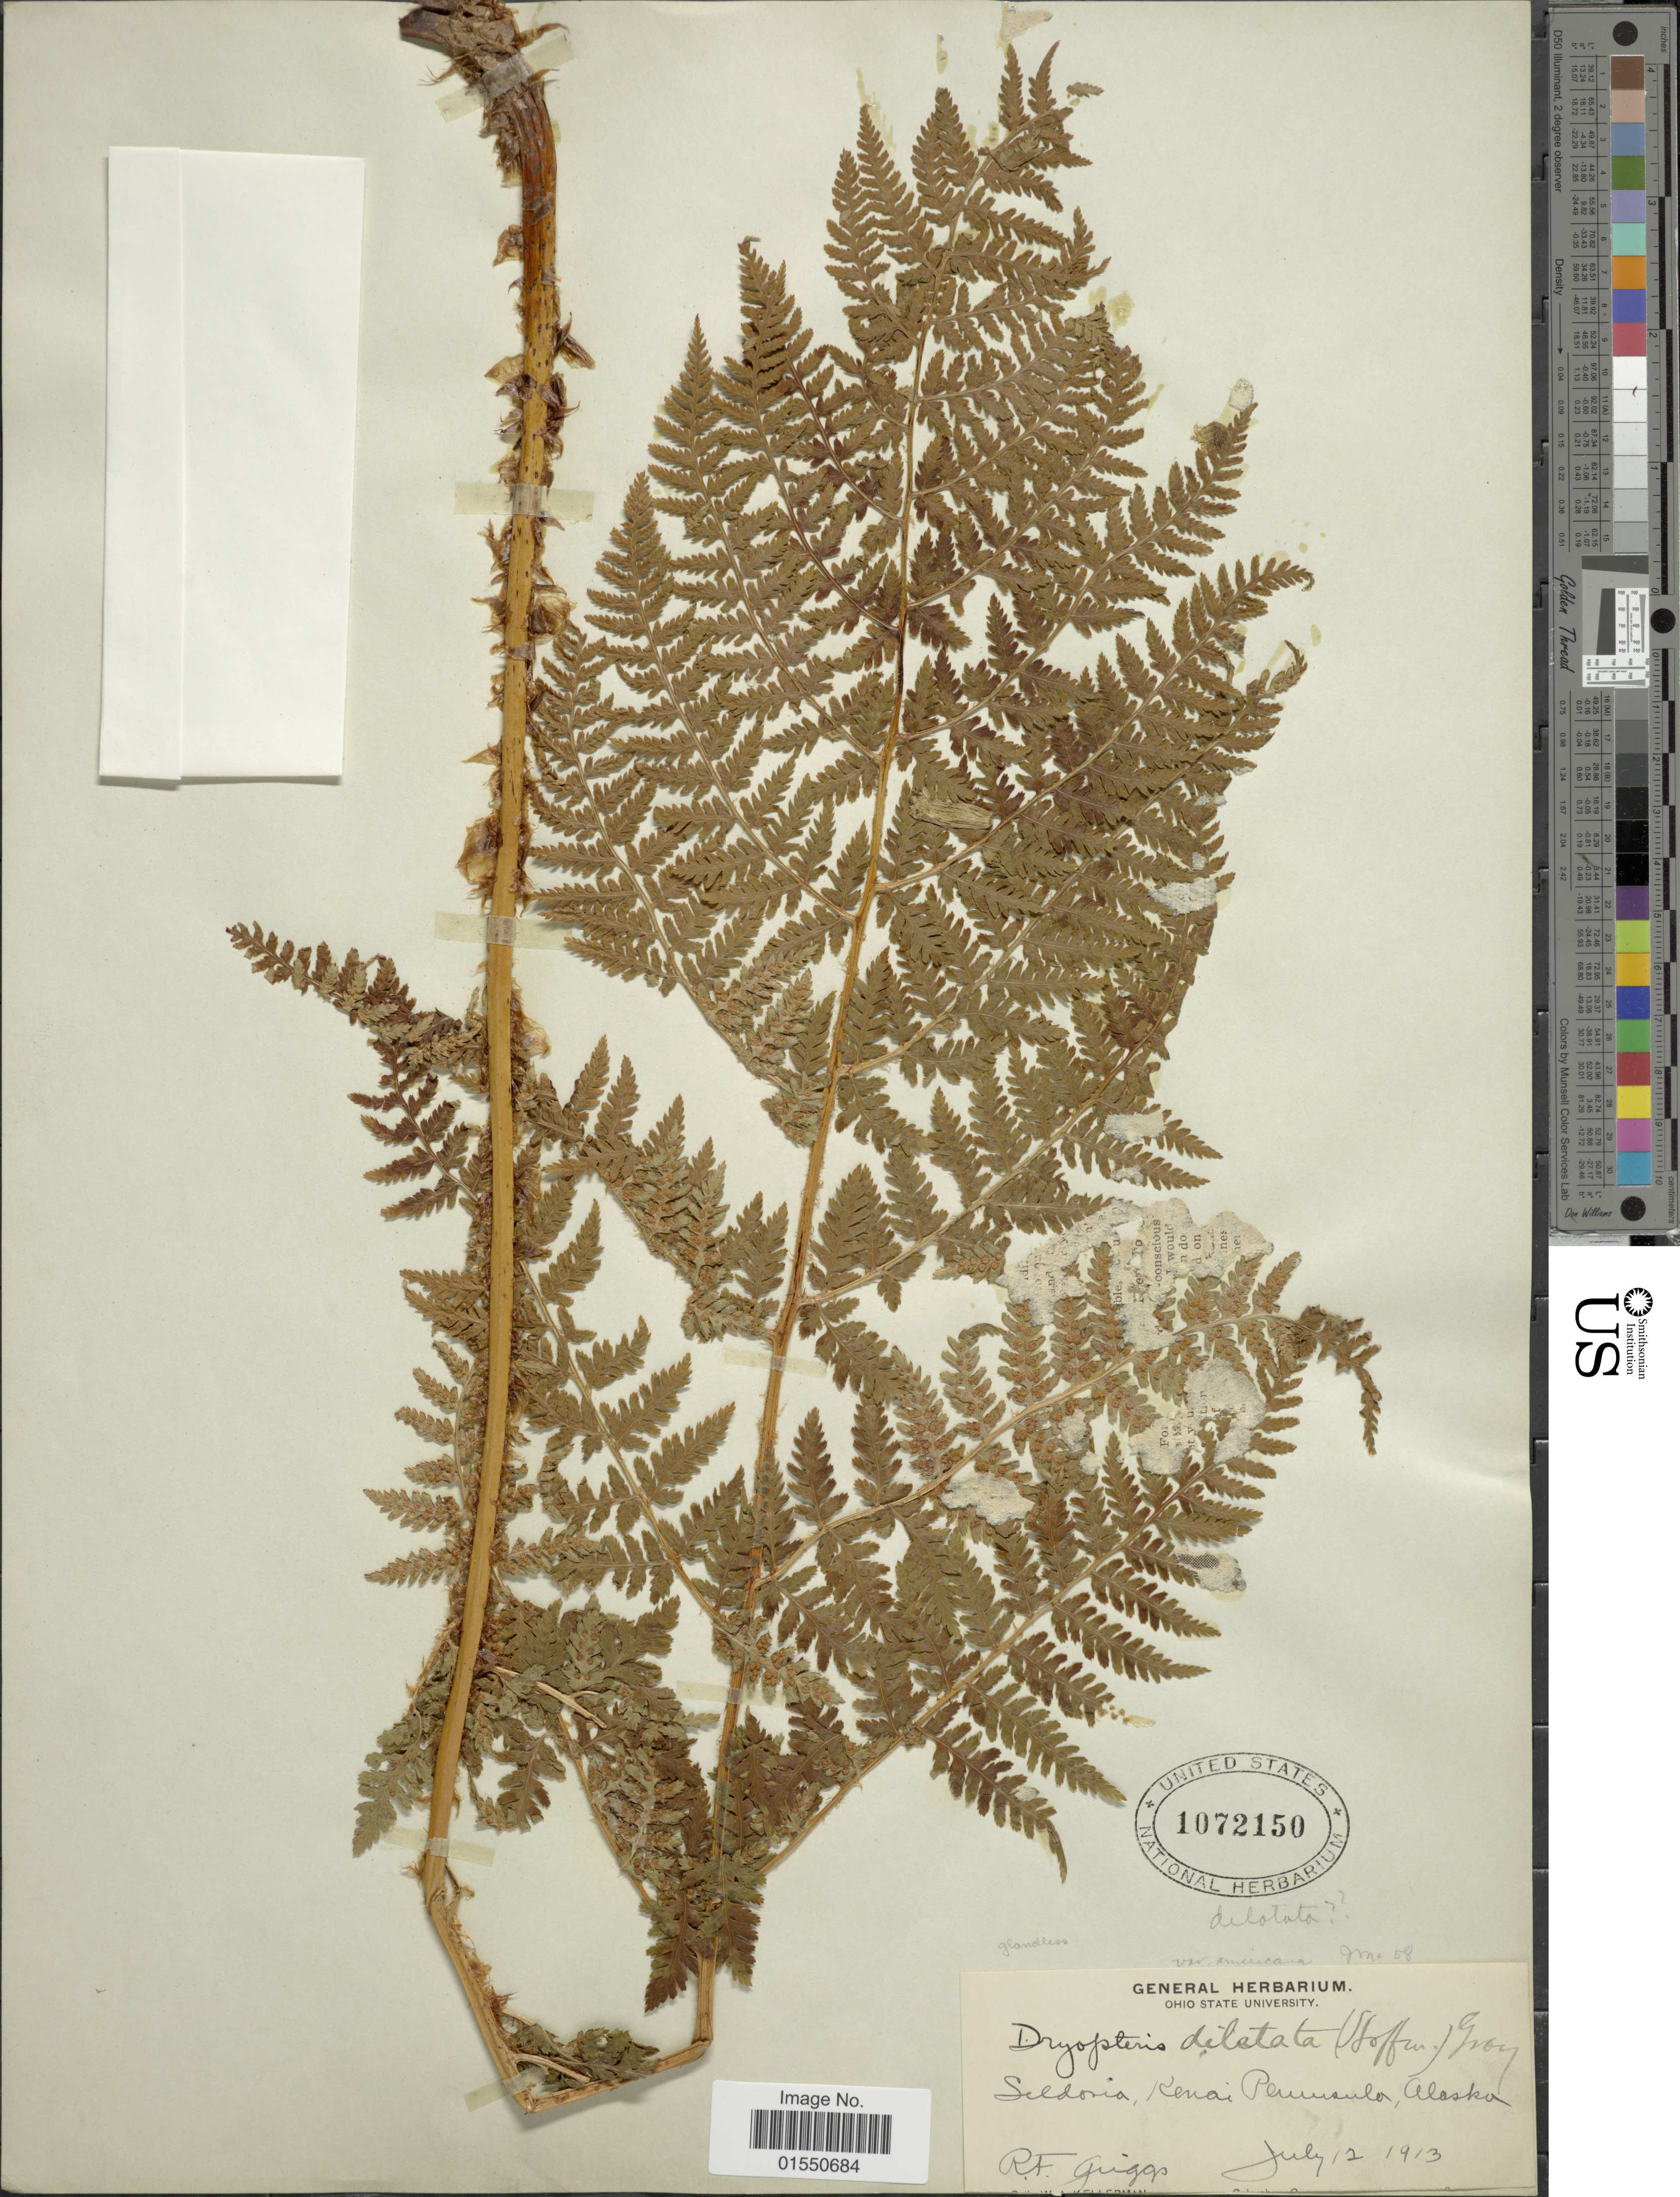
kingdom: Plantae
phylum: Tracheophyta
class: Polypodiopsida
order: Polypodiales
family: Dryopteridaceae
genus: Dryopteris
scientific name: Dryopteris expansa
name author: (C. Presl) Fraser-Jenk. & Jermy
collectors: W. Kellerman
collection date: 1913-07-12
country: United States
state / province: Alaska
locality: Seldonia, Kenai Peninsula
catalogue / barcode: US 1072150